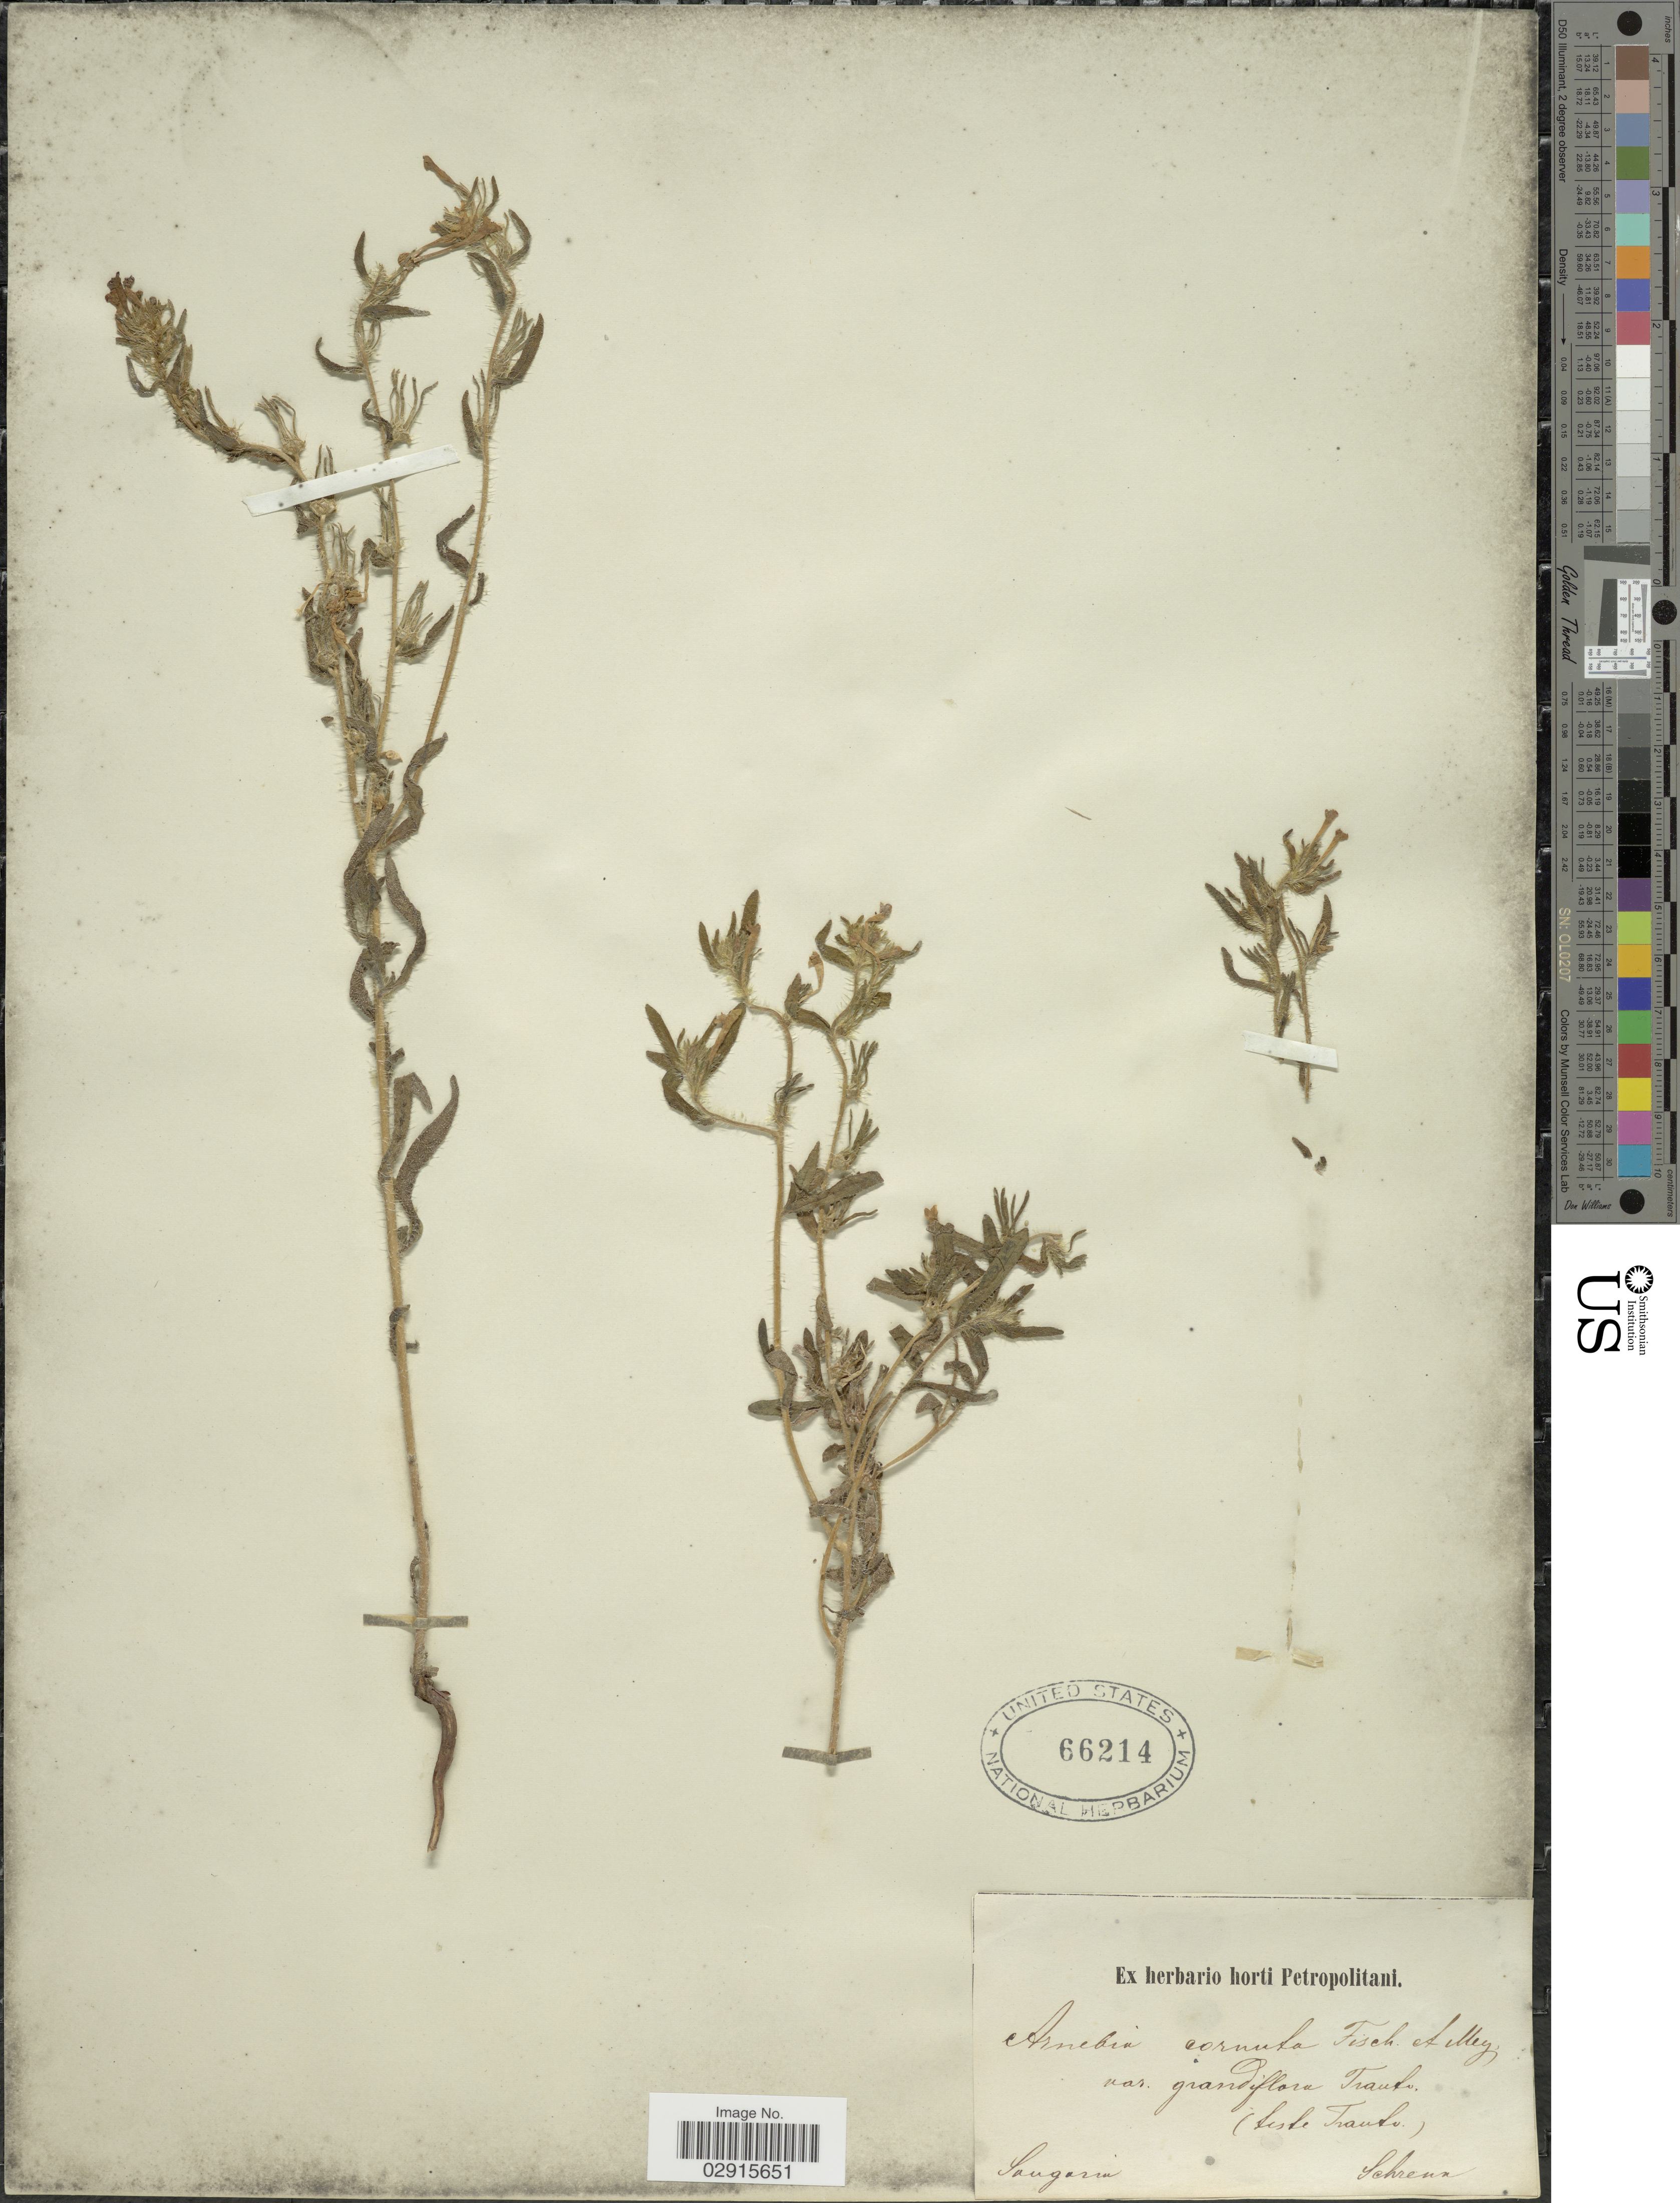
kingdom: Plantae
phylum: Tracheophyta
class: Magnoliopsida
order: Boraginales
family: Boraginaceae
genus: Arnebia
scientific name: Arnebia cornuta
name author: (Ledeb.) Fisch. & C.A. Mey.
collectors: A.G. Schrenk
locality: Sangoria.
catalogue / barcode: US 66214